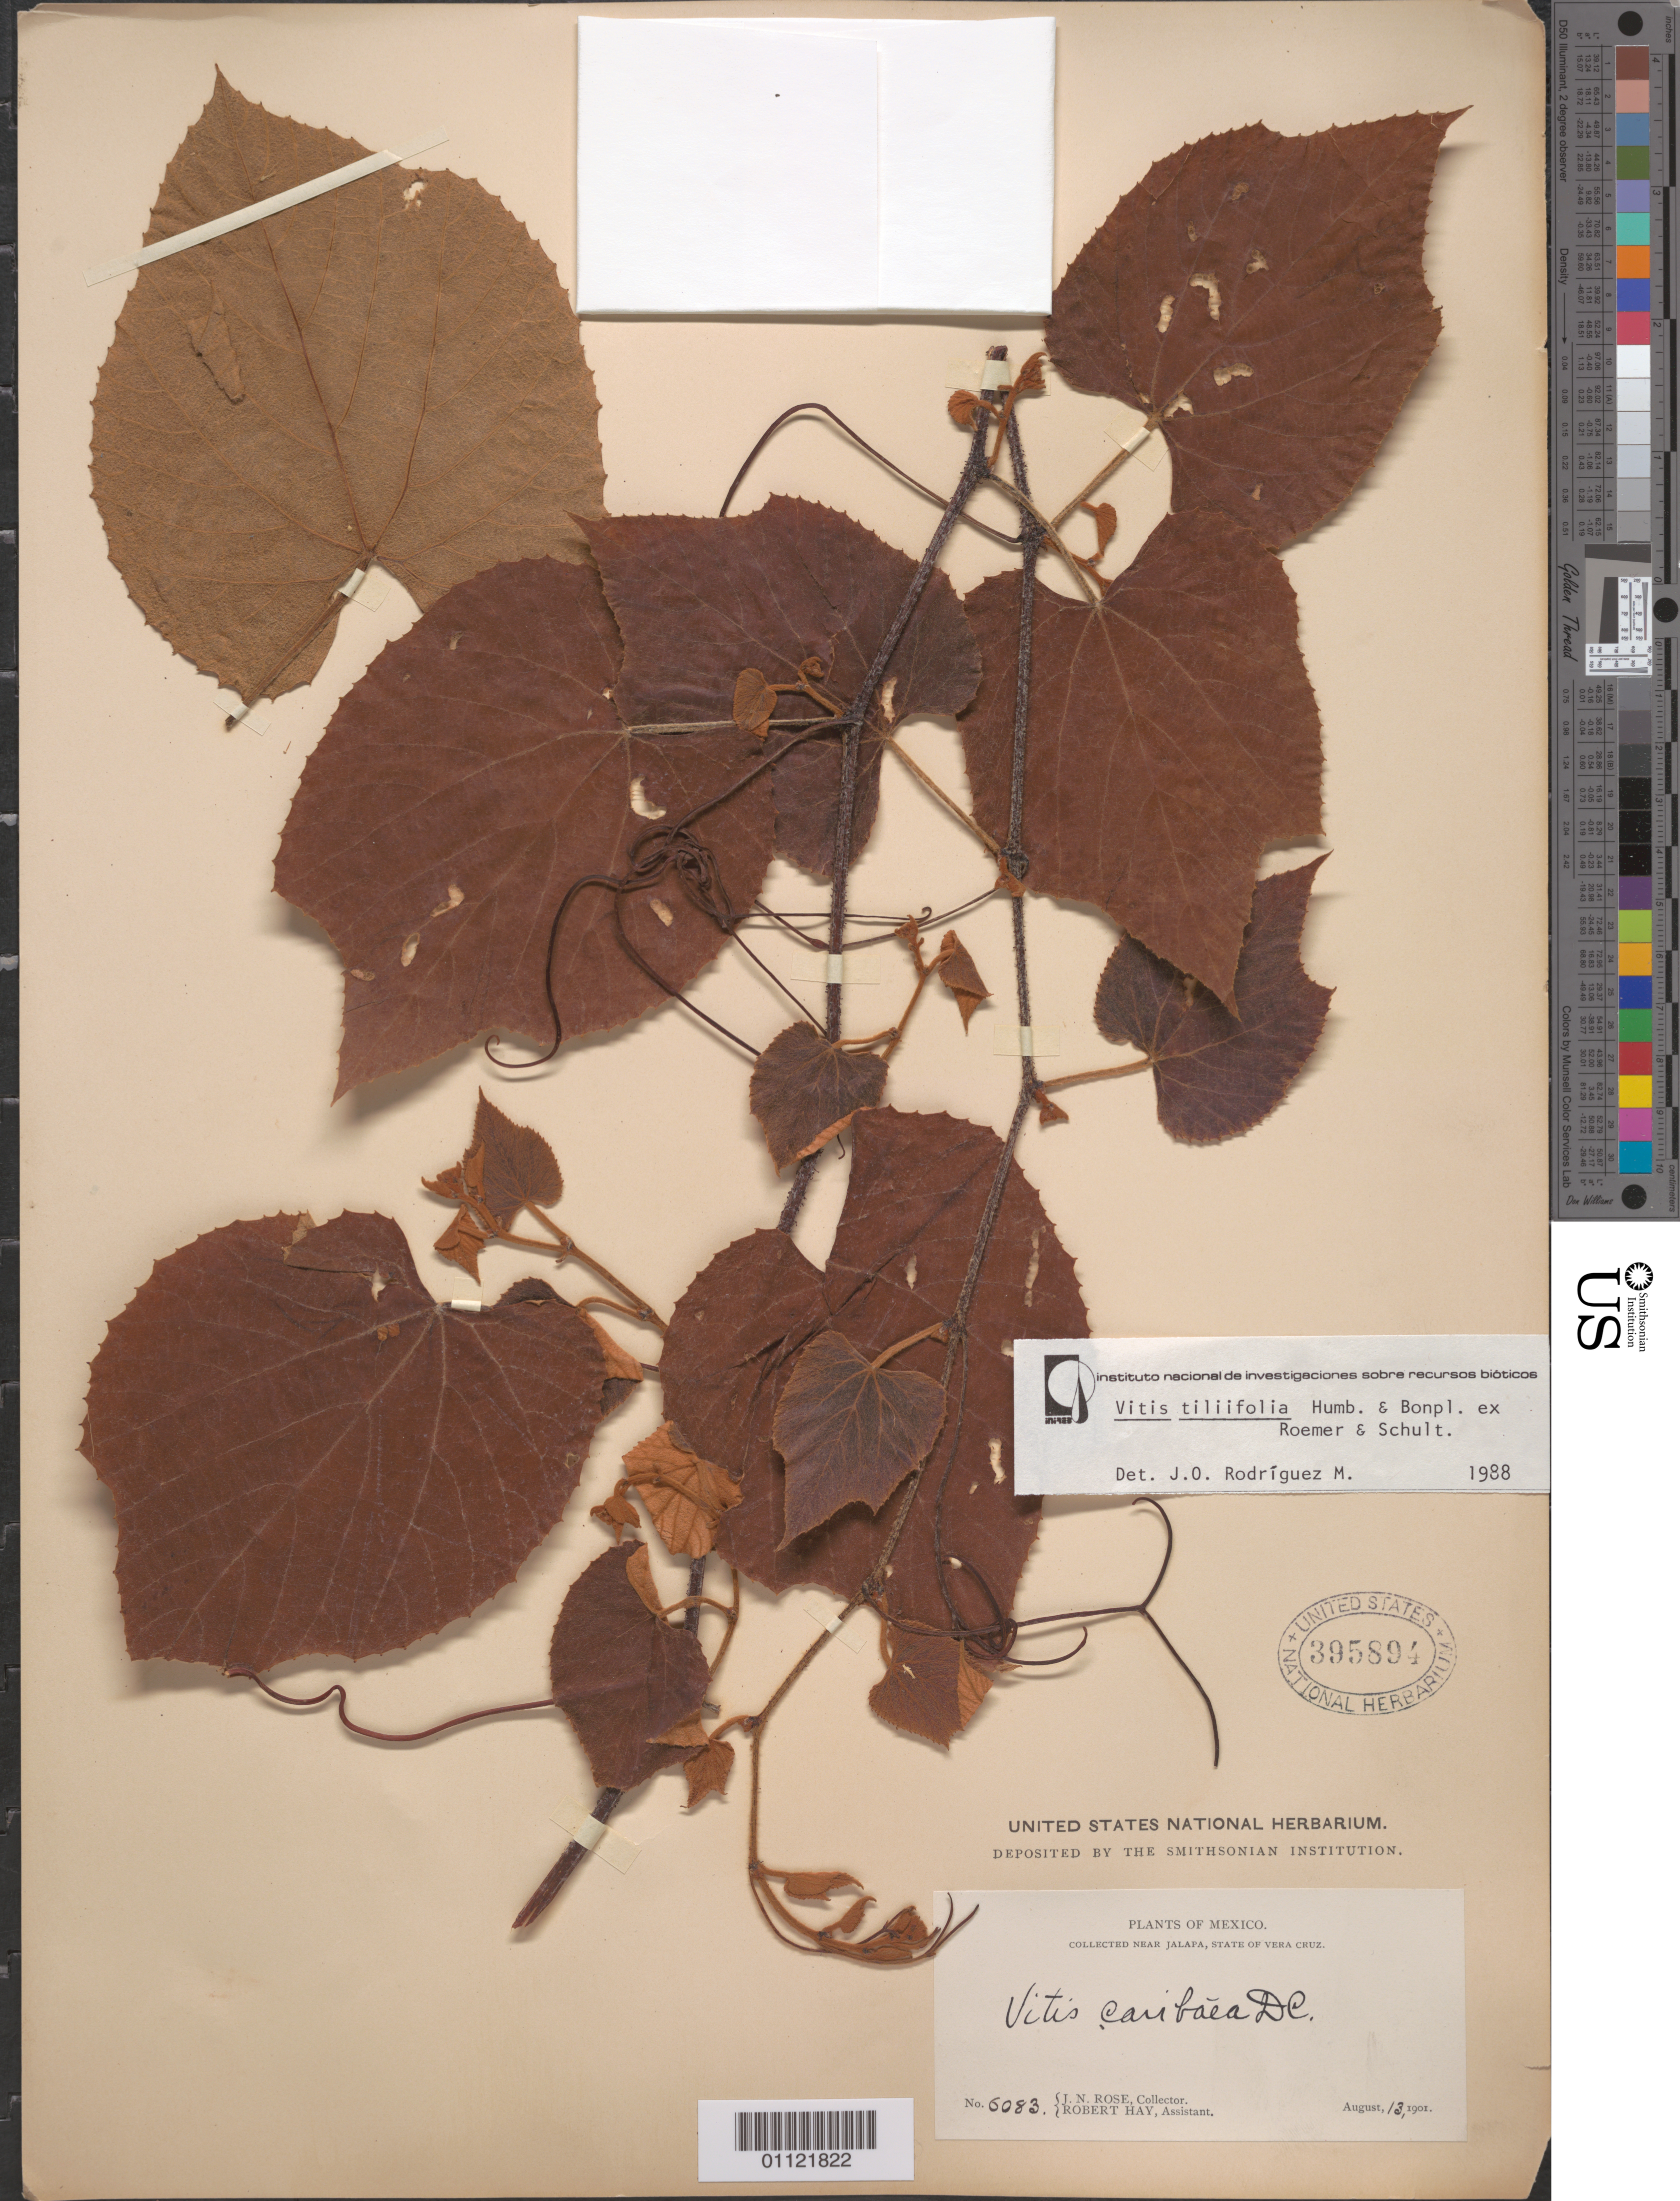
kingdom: Plantae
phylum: Tracheophyta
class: Magnoliopsida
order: Vitales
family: Vitaceae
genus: Vitis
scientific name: Vitis tiliifolia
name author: Humb. & Bonpl. ex Schult.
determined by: Rodriguez M., J. O.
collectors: J. N. Rose & R. Hay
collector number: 6083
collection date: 1901-08-13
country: Mexico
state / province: Veracruz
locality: near Jalapa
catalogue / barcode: US 395894